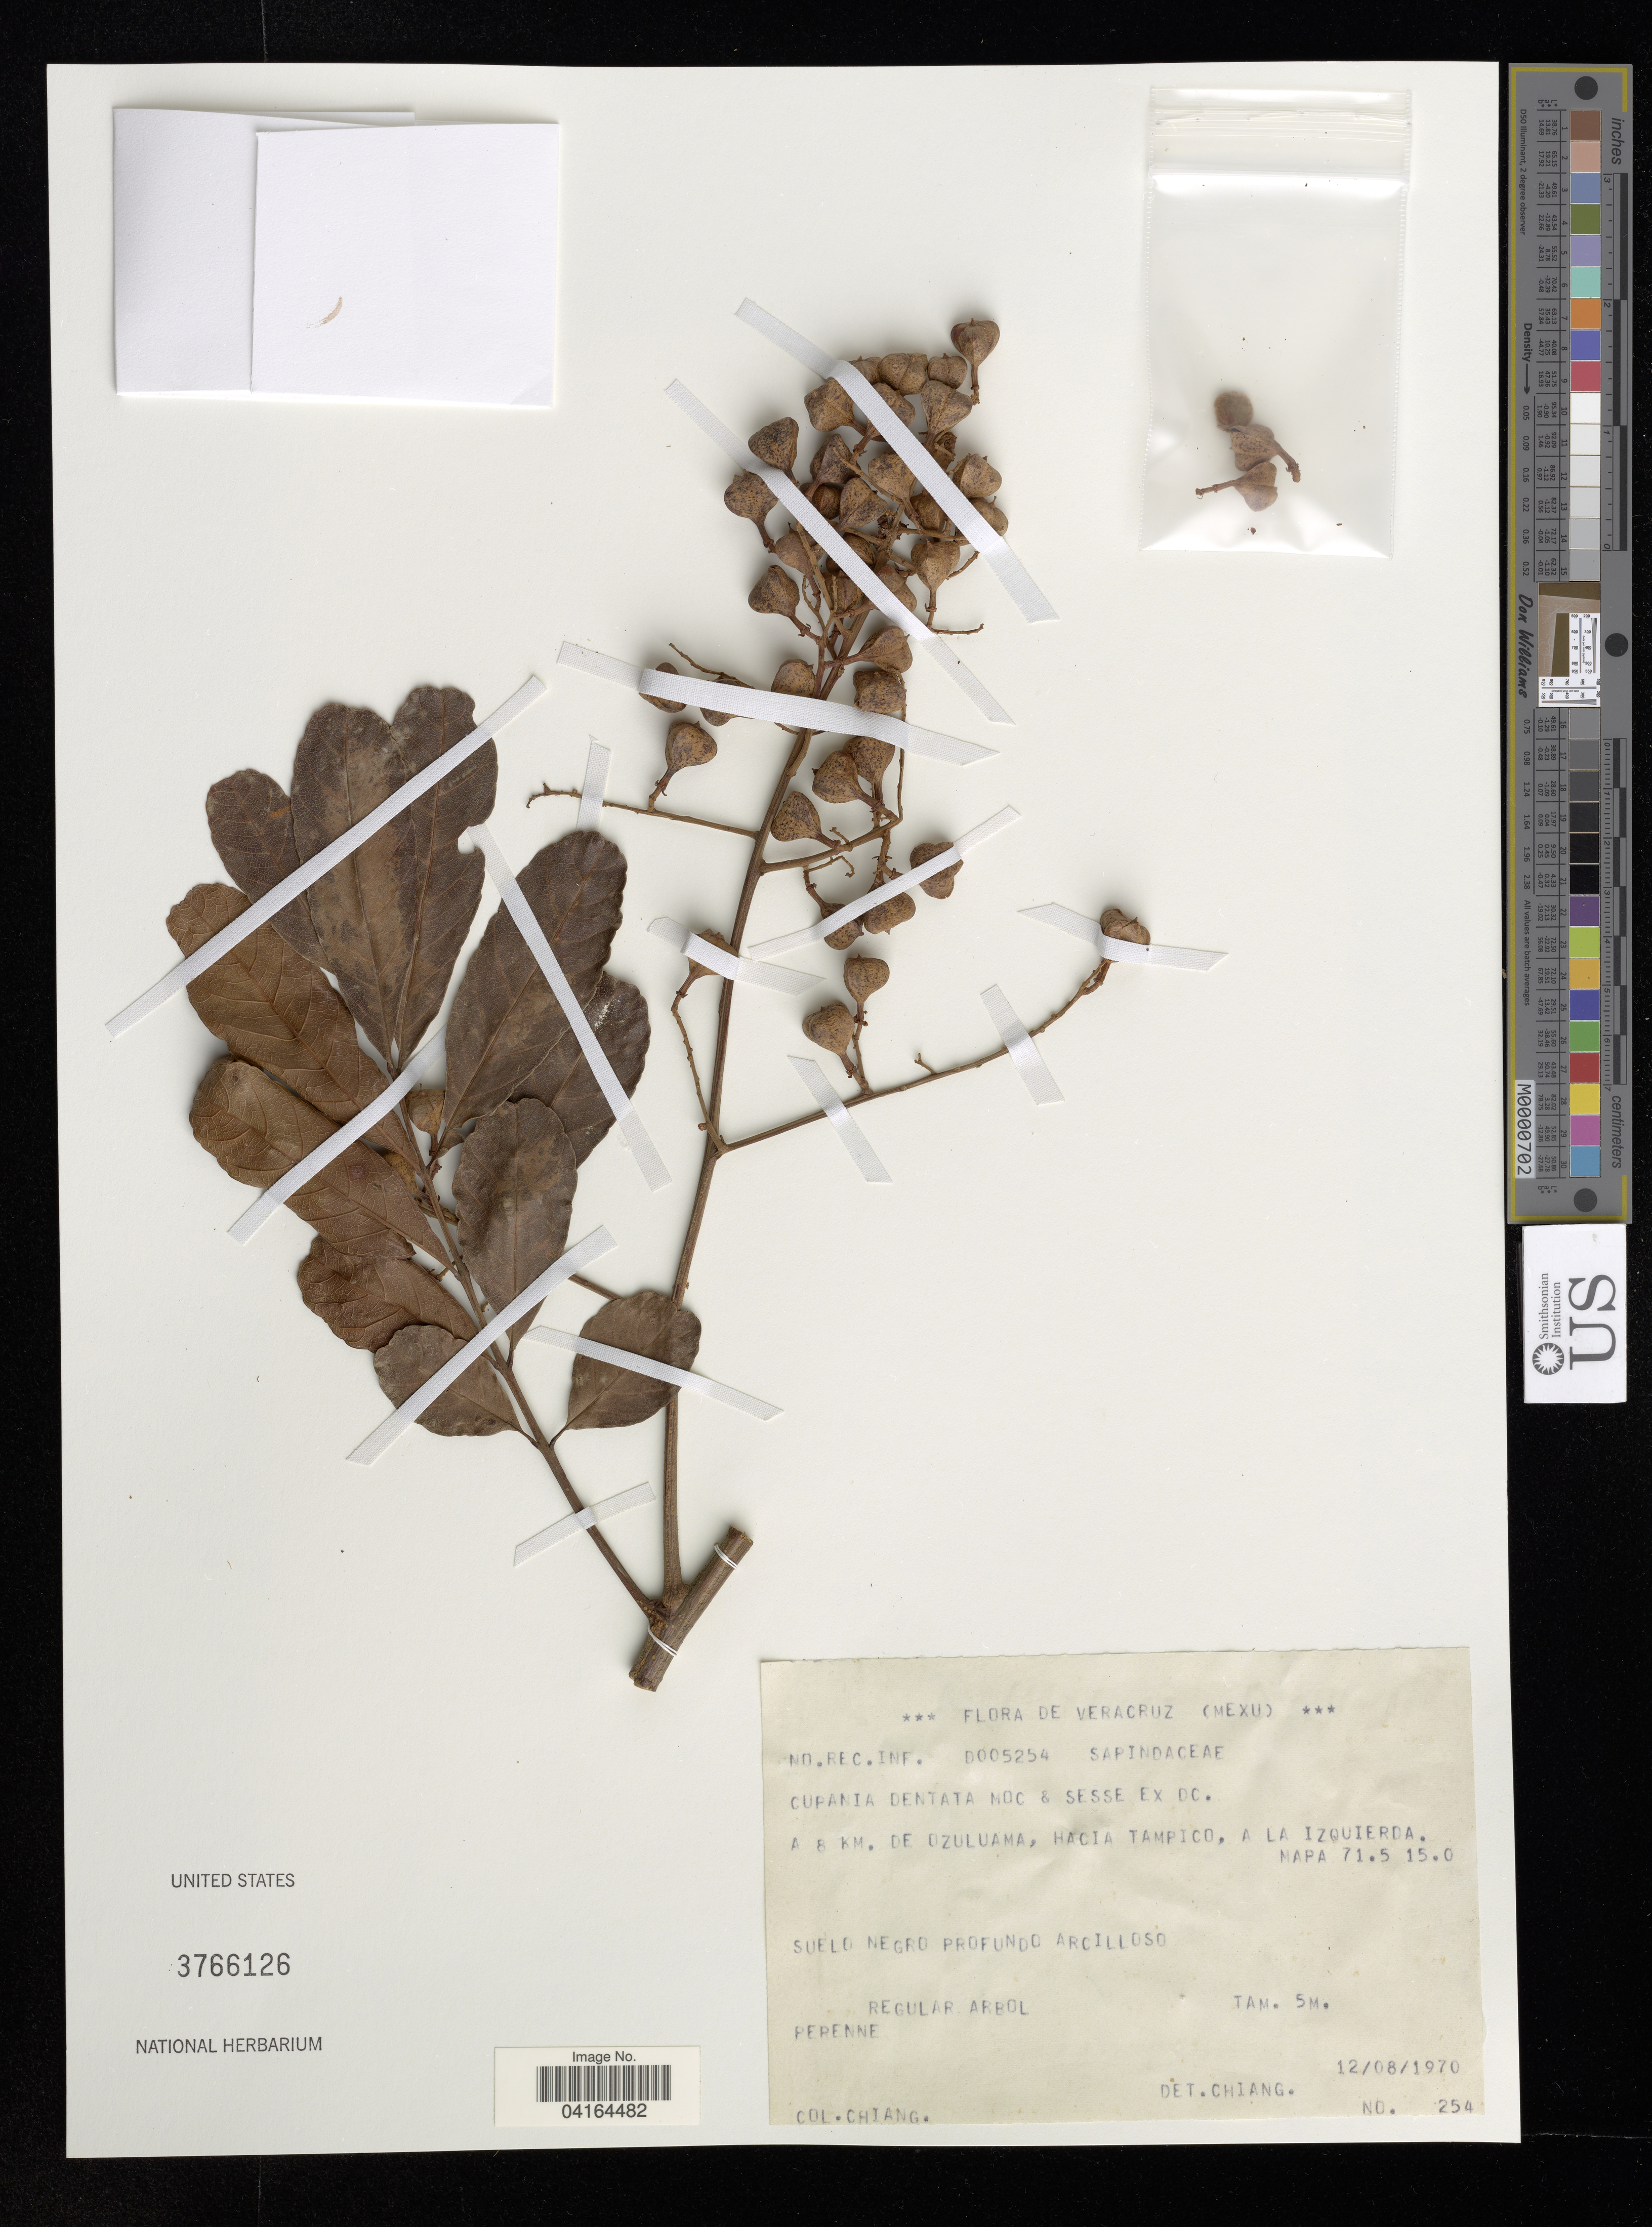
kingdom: Plantae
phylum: Tracheophyta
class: Magnoliopsida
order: Sapindales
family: Sapindaceae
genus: Cupania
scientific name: Cupania dentata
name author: Moc. & Sessé ex DC.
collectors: -. Chiang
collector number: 254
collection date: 1970-08-12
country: Mexico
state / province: Veracruz Llave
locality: A 8 Km. de Ozuluama, Hacia Tampico, a La Izquierda.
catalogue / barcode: US 3766126